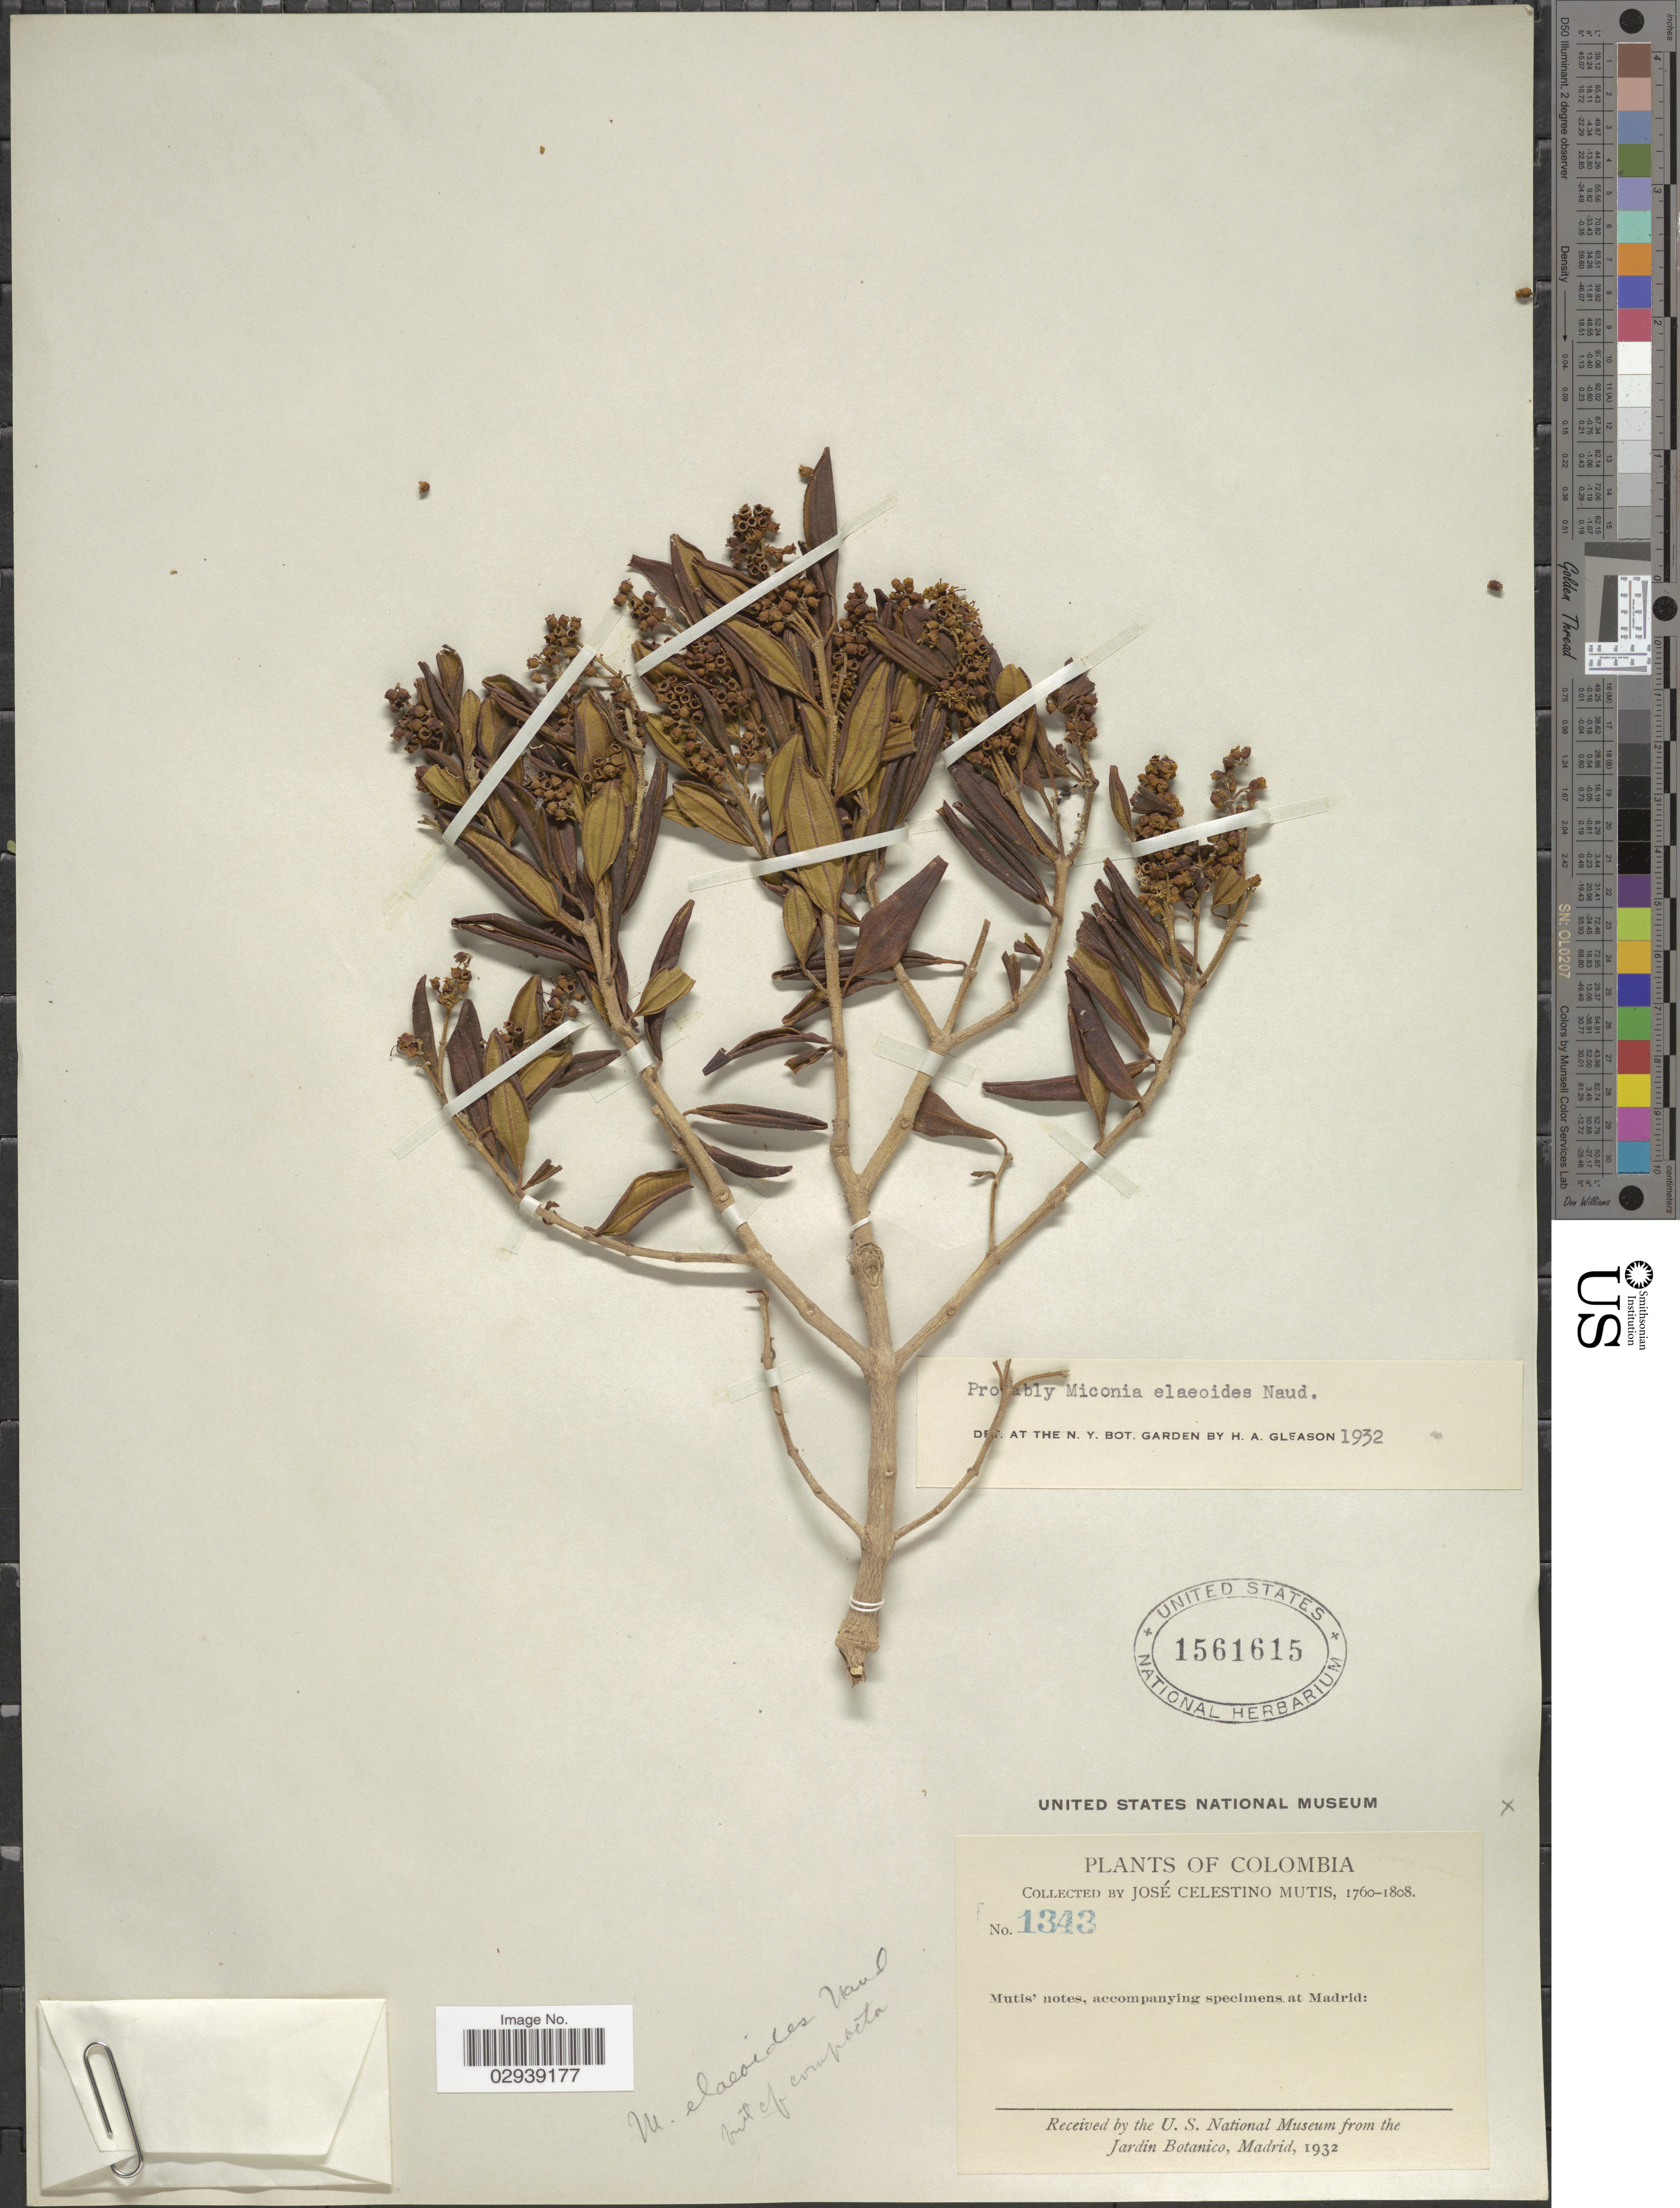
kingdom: Plantae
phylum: Tracheophyta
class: Magnoliopsida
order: Myrtales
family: Melastomataceae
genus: Miconia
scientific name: Miconia elaeoides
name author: Naudin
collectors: J. C. B. Mutis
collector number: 1343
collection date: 1760/1808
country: Colombia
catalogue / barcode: US 1561615